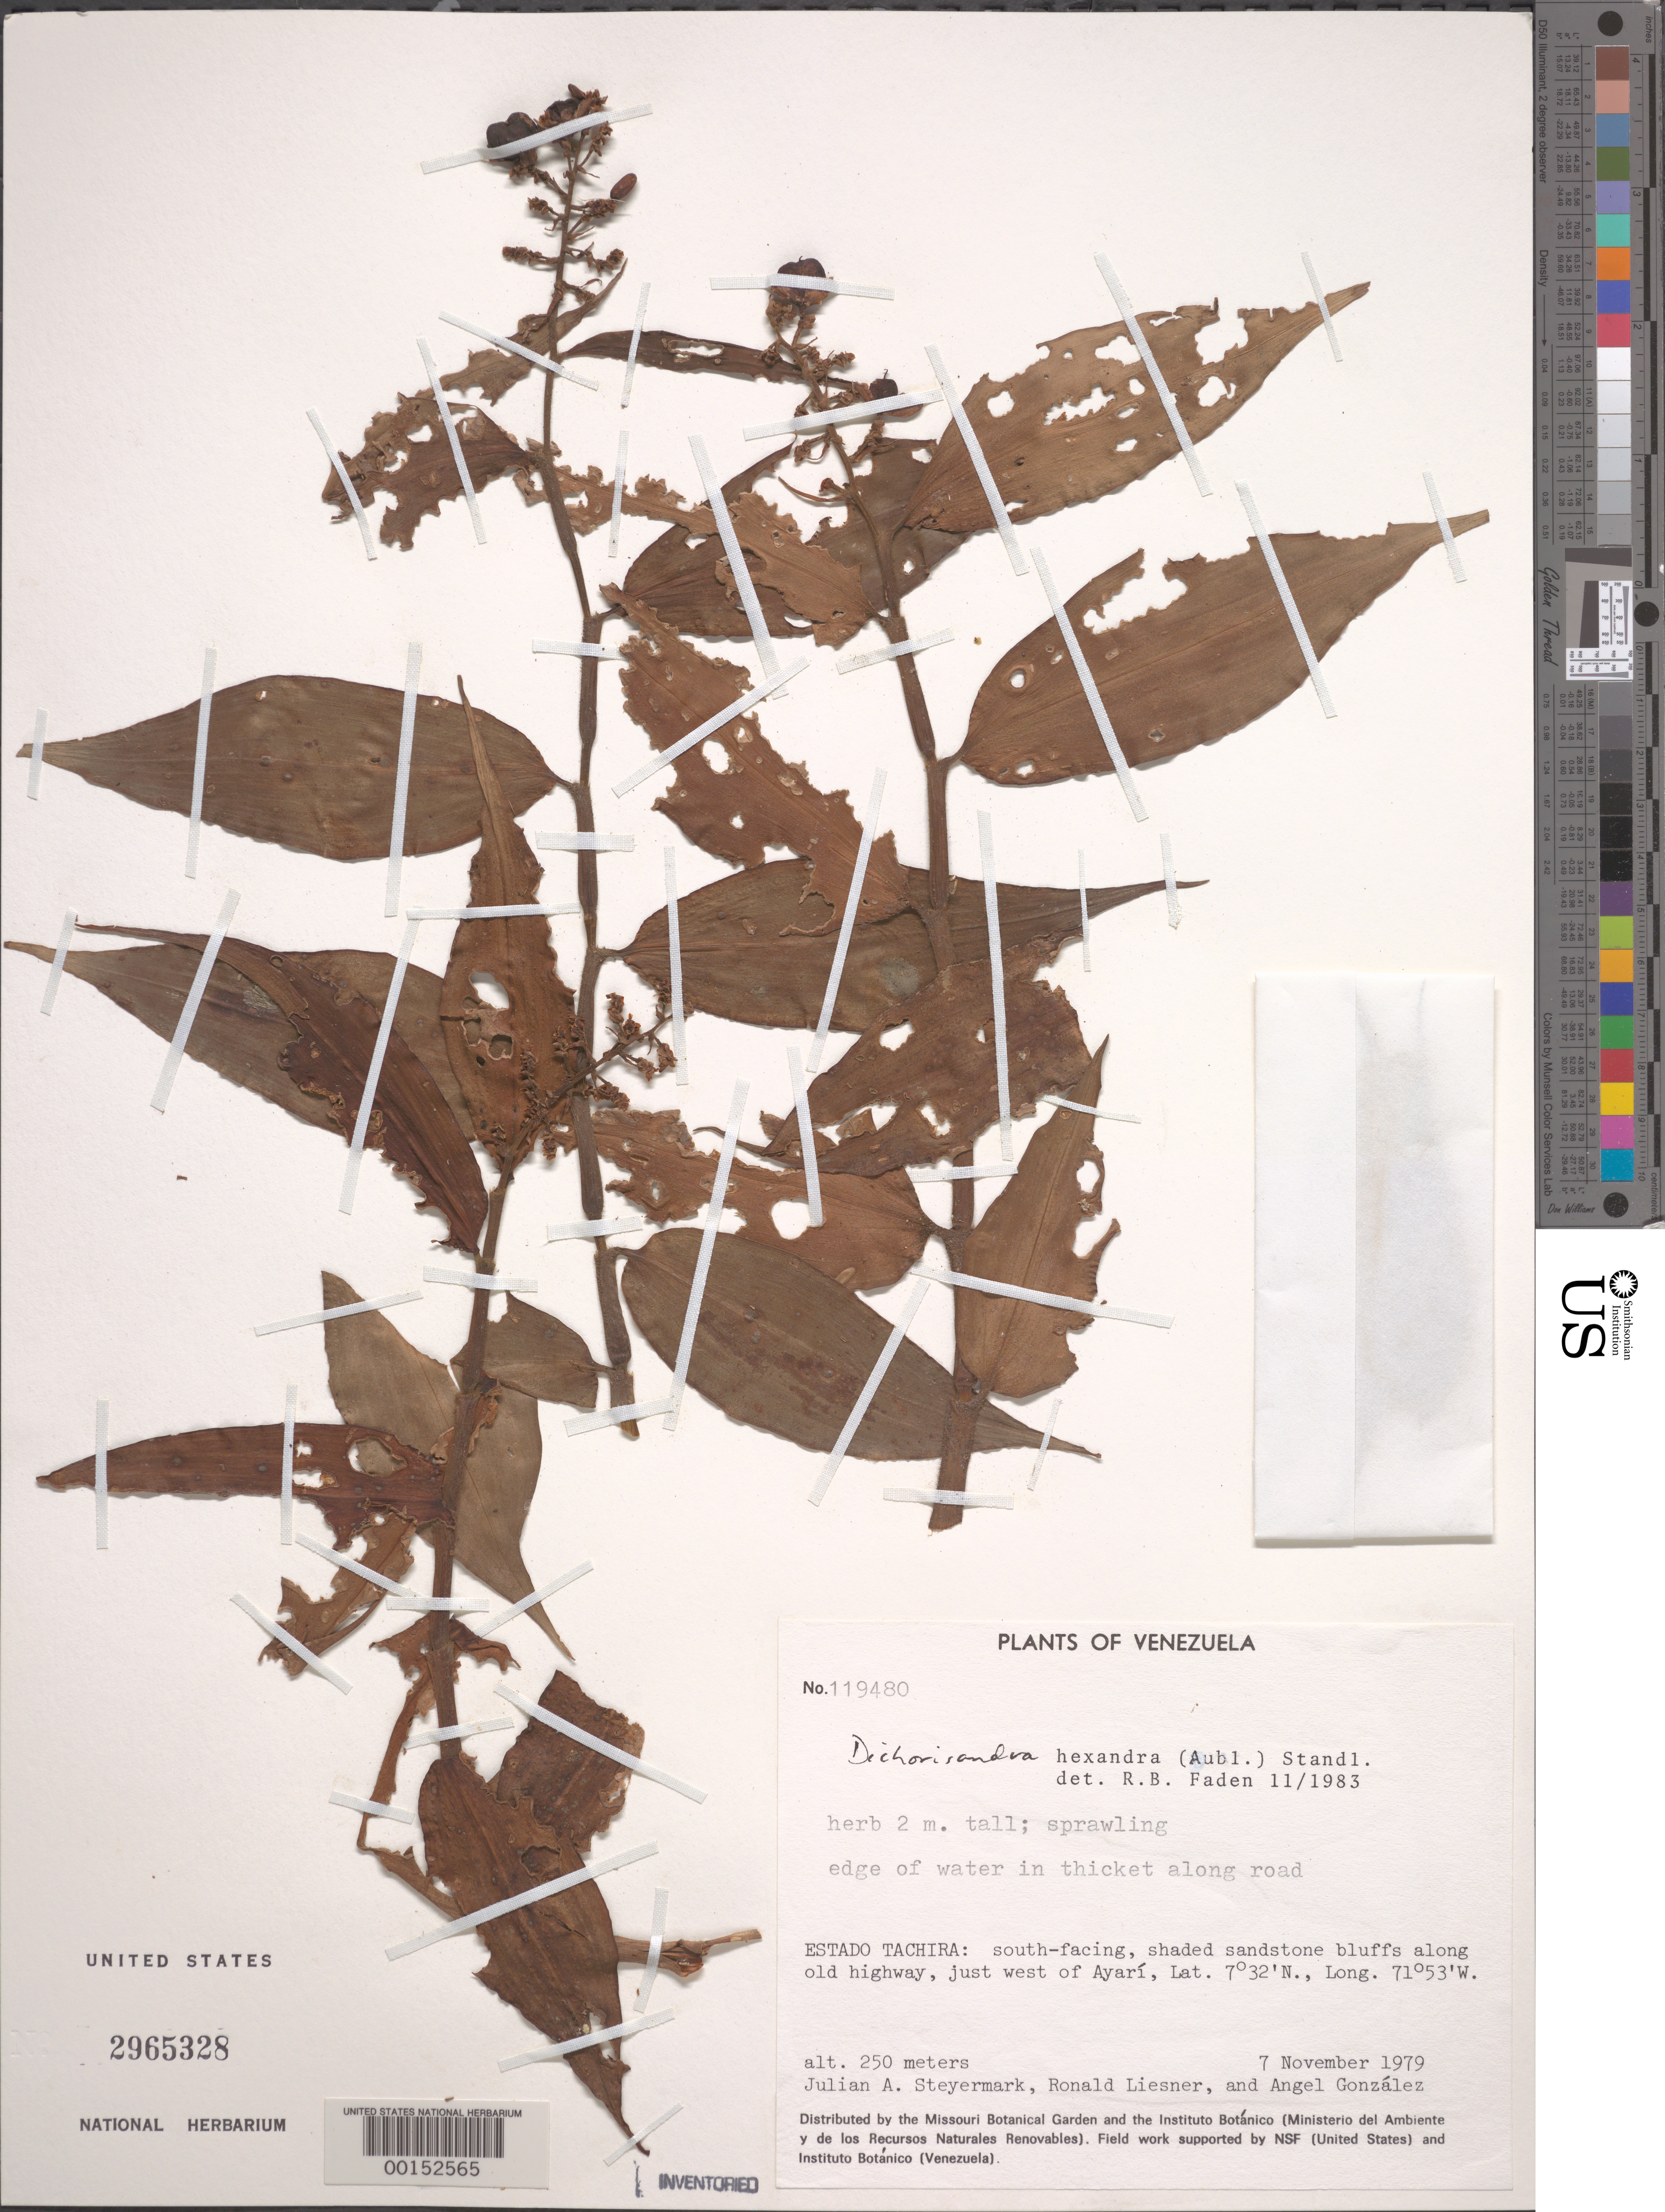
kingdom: Plantae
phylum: Tracheophyta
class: Liliopsida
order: Commelinales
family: Commelinaceae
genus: Dichorisandra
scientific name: Dichorisandra hexandra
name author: (Aubl.) Standl.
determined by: Faden, Robert B., (US), Smithsonian Institution - National Museum of Natural History (UNITED STATES)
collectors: J. Steyermark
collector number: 119480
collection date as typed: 07 Nov 1979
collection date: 1979-11-07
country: Venezuela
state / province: Tachira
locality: W of ayari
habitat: Shaded, sandstone bluffs; thicket edge in water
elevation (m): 250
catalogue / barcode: US 2965328